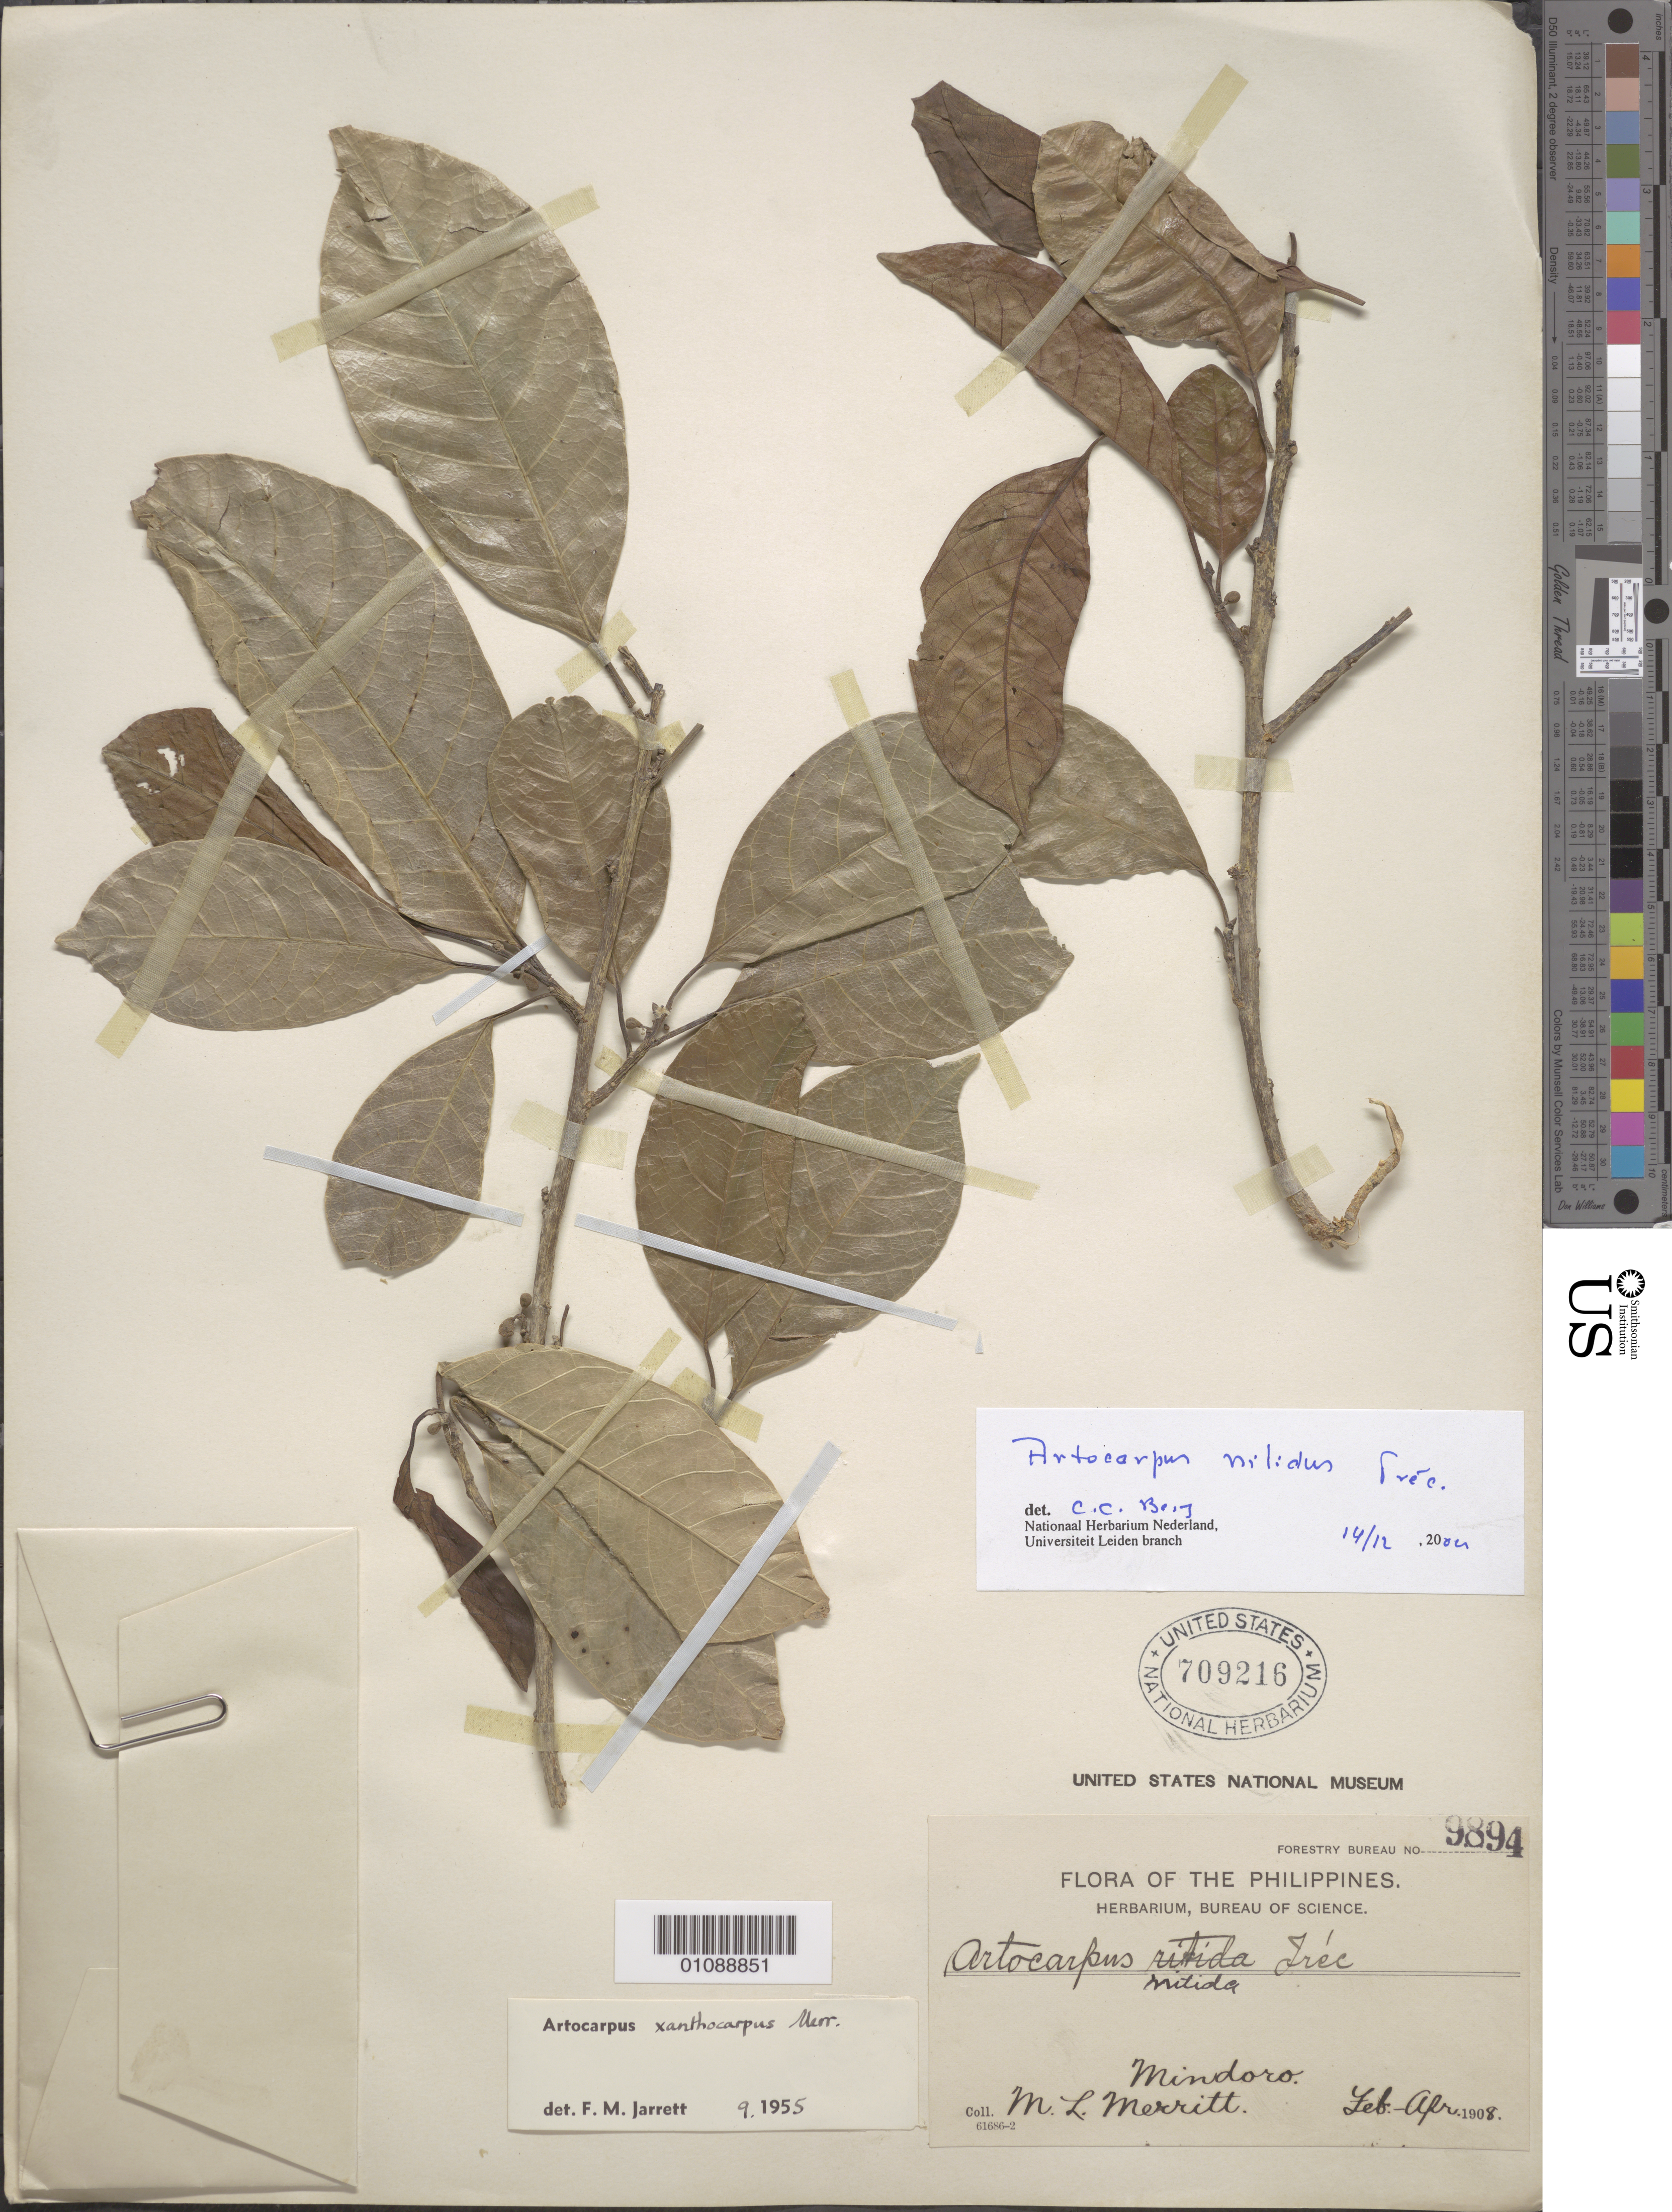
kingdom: Plantae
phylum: Tracheophyta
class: Magnoliopsida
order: Rosales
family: Moraceae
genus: Artocarpus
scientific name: Artocarpus nitidus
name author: Trécul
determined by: Berg, C. C.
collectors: M. L. Merritt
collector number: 9894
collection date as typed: Feb 1908 to -- Apr 1908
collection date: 1908-02/1908-04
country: Philippines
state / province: Mimaropa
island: Mindoro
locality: Mindoro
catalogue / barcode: US 709216